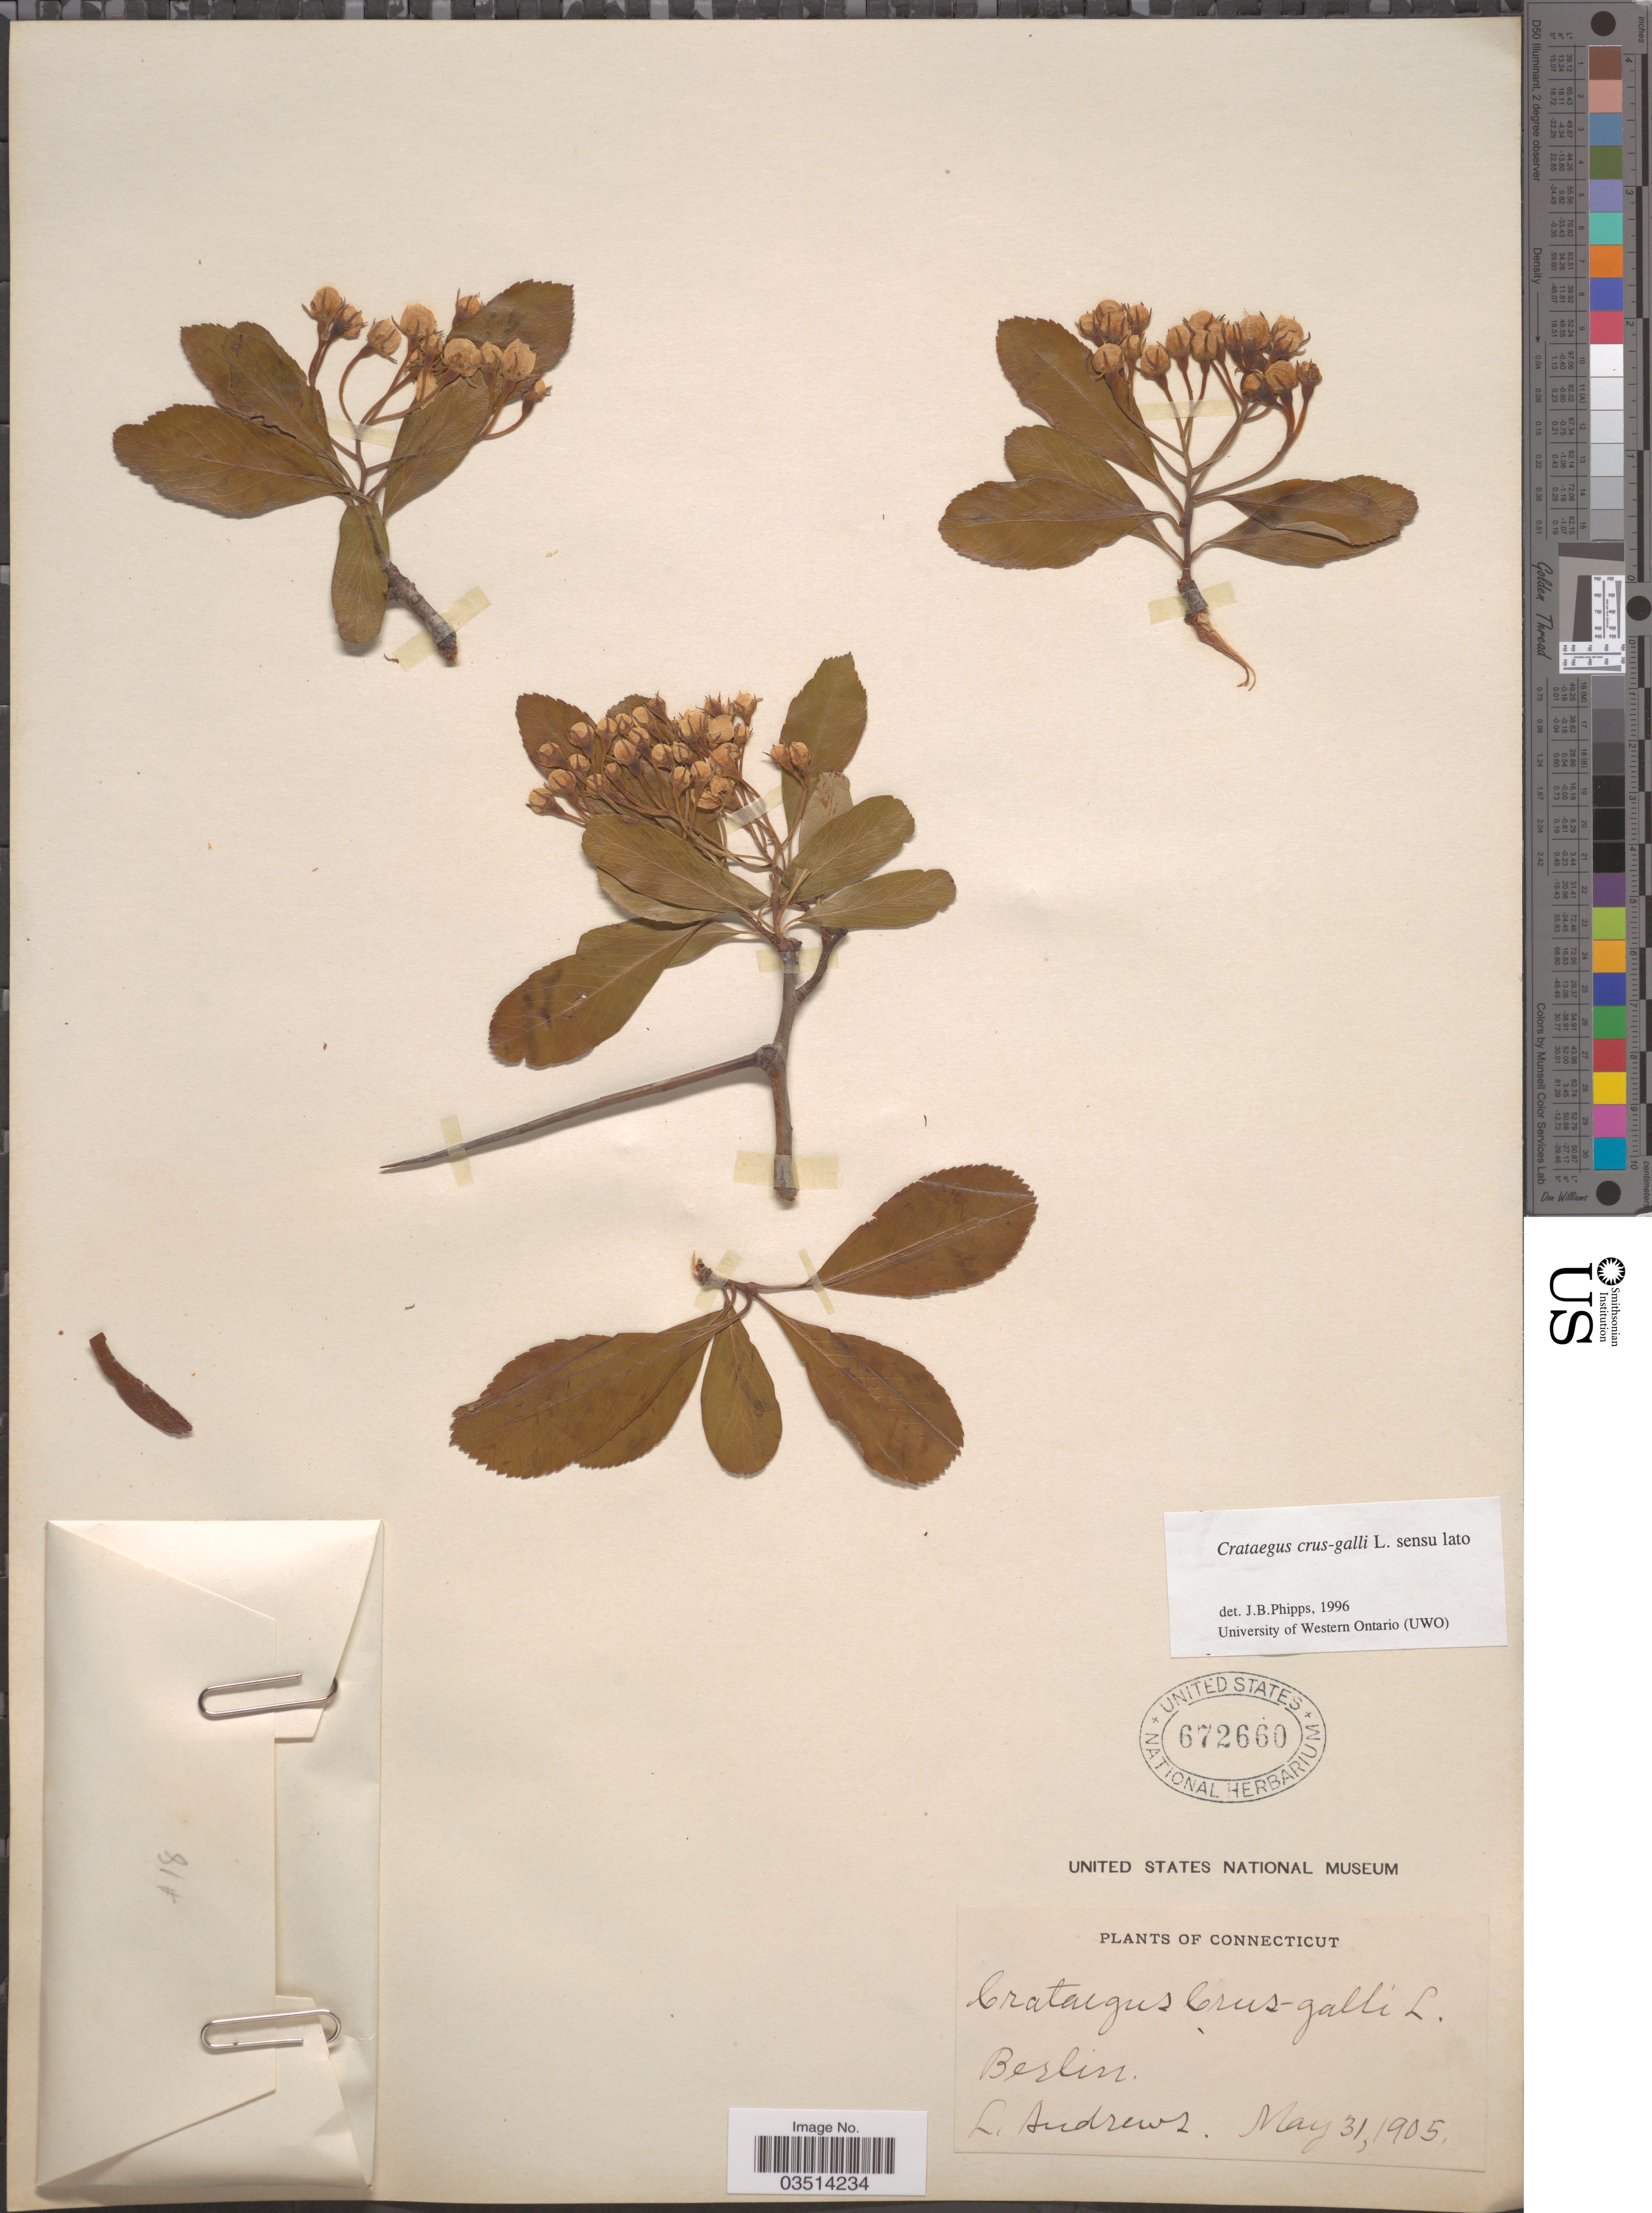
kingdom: Plantae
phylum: Tracheophyta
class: Magnoliopsida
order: Rosales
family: Rosaceae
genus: Crataegus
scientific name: Crataegus crus-galli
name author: L.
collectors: L. Andrews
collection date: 1905-05-31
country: United States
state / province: Connecticut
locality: Berlin.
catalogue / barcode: US 672660